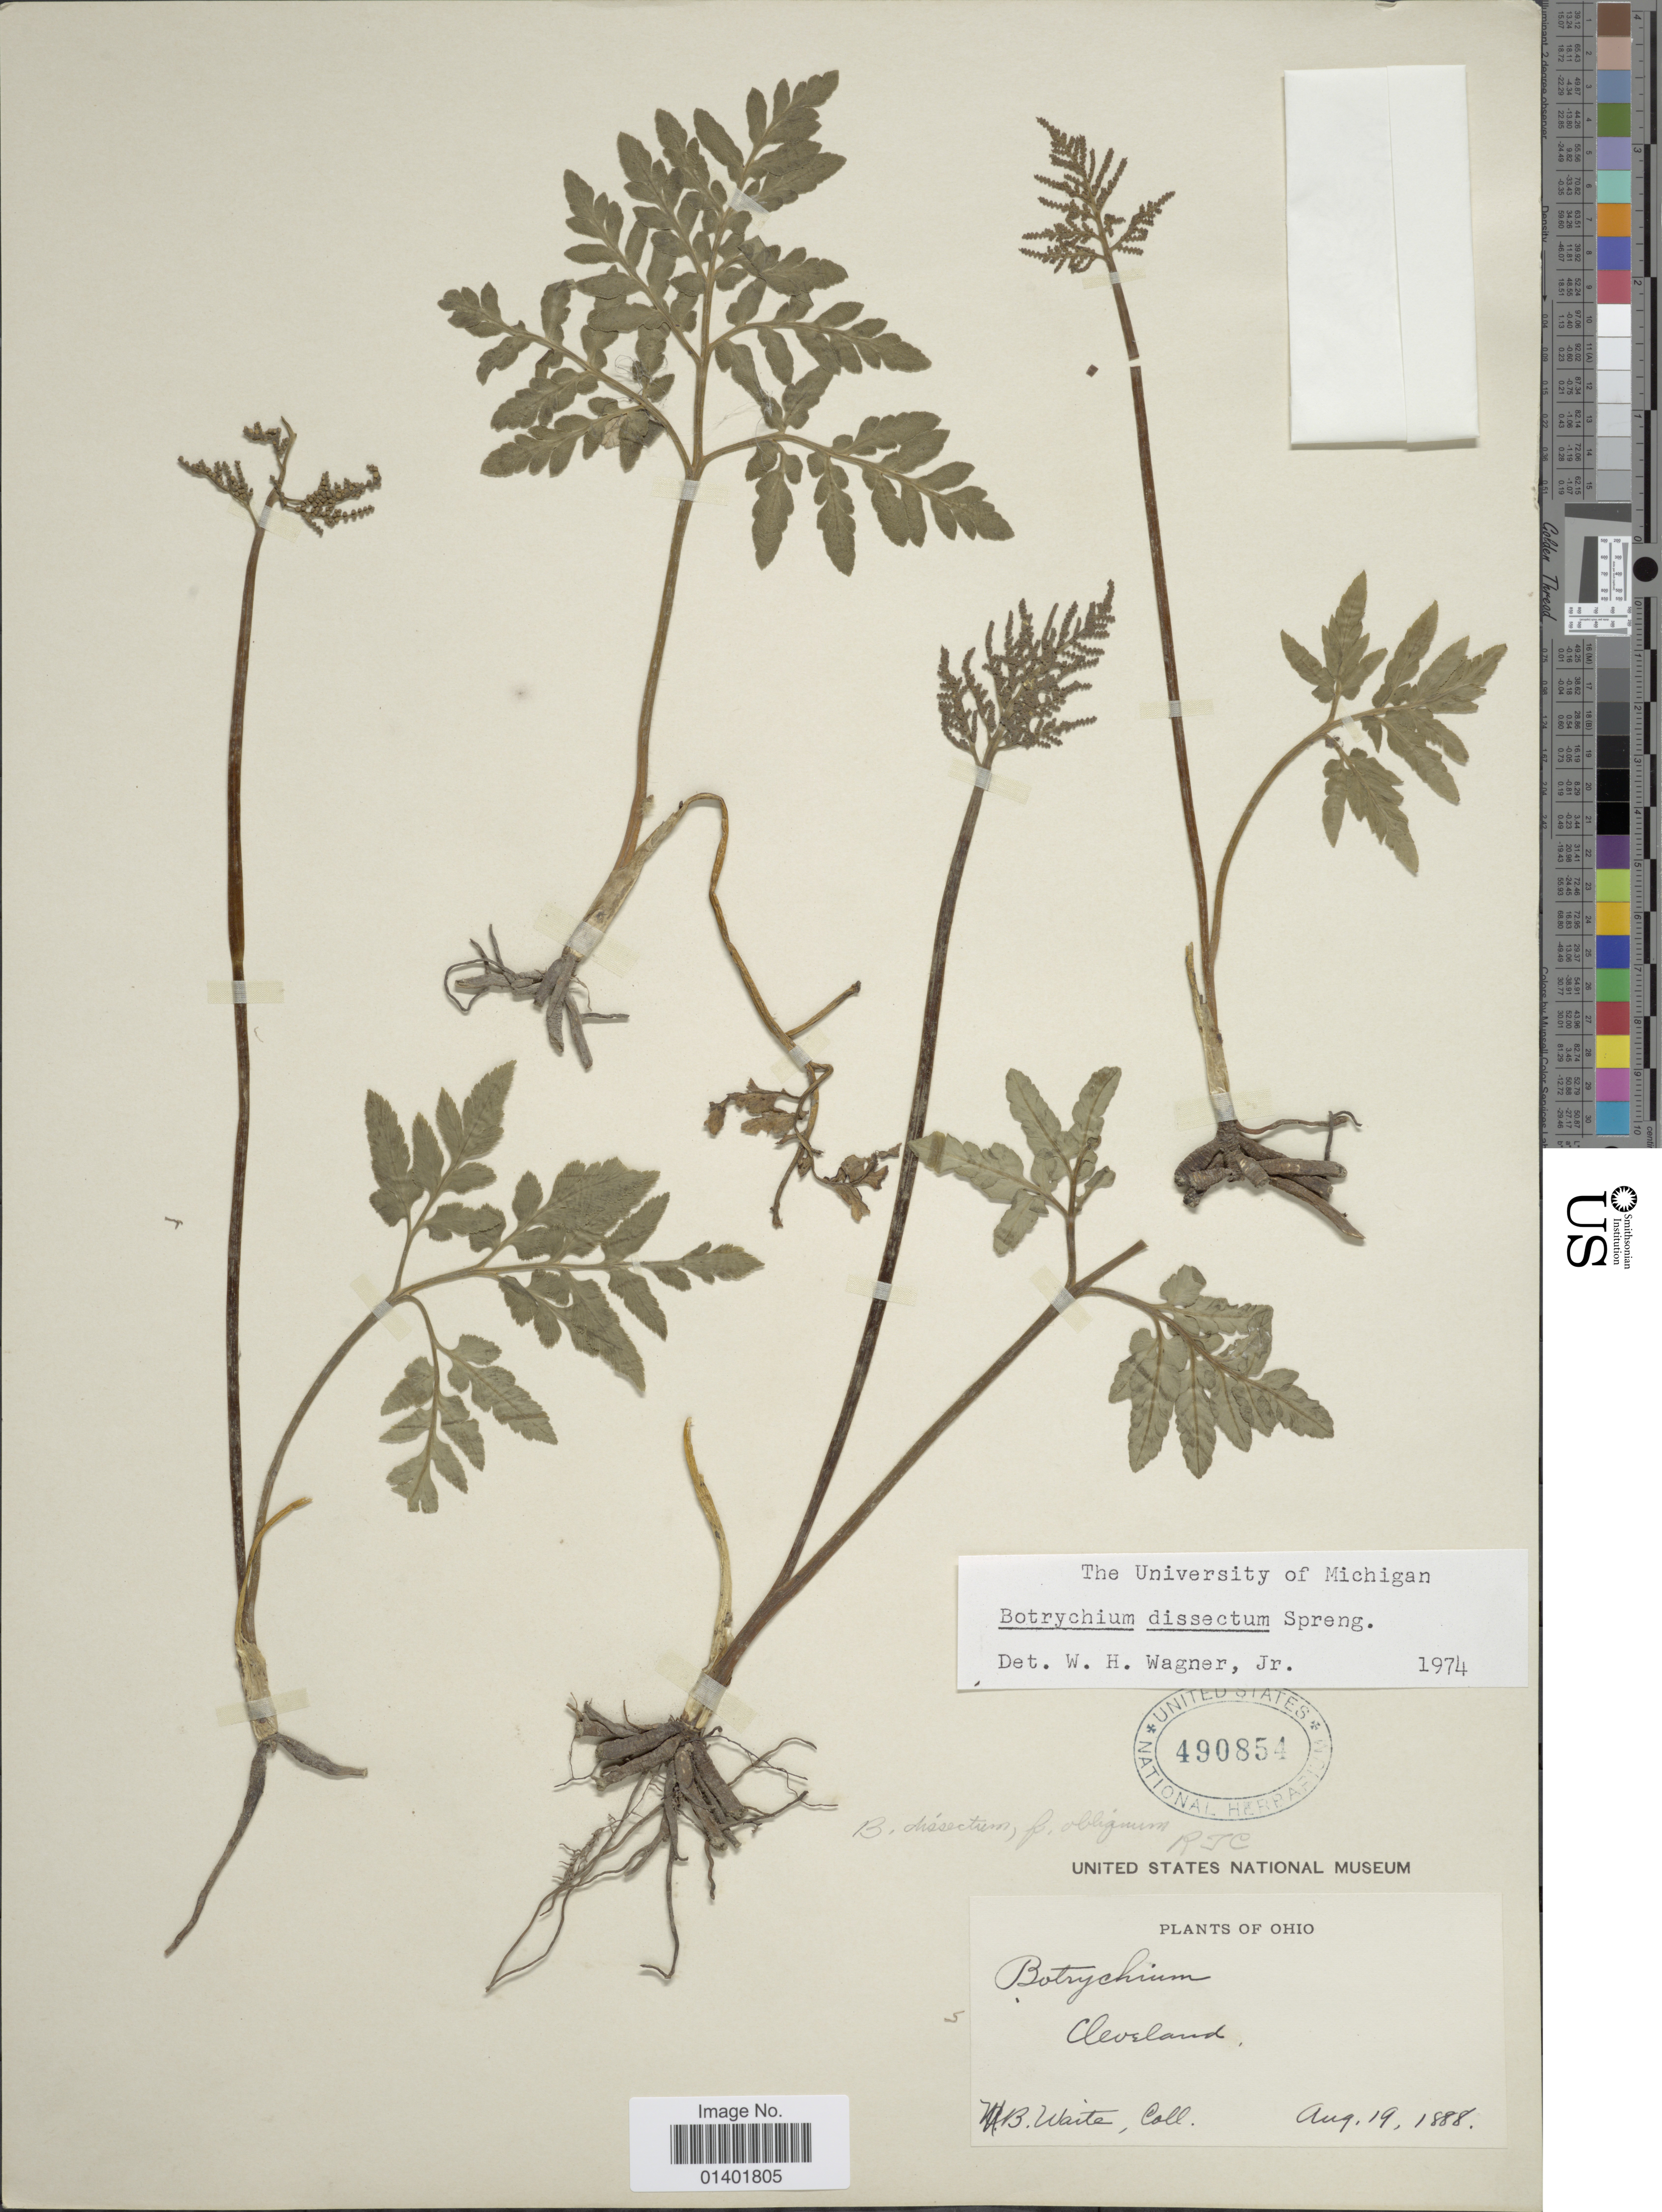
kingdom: Plantae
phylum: Tracheophyta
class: Polypodiopsida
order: Ophioglossales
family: Ophioglossaceae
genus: Botrychium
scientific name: Botrychium dissectum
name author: Spreng.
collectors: M. B. Waite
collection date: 1888-08-19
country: United States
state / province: Ohio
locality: Cleveland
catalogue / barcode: US 490854